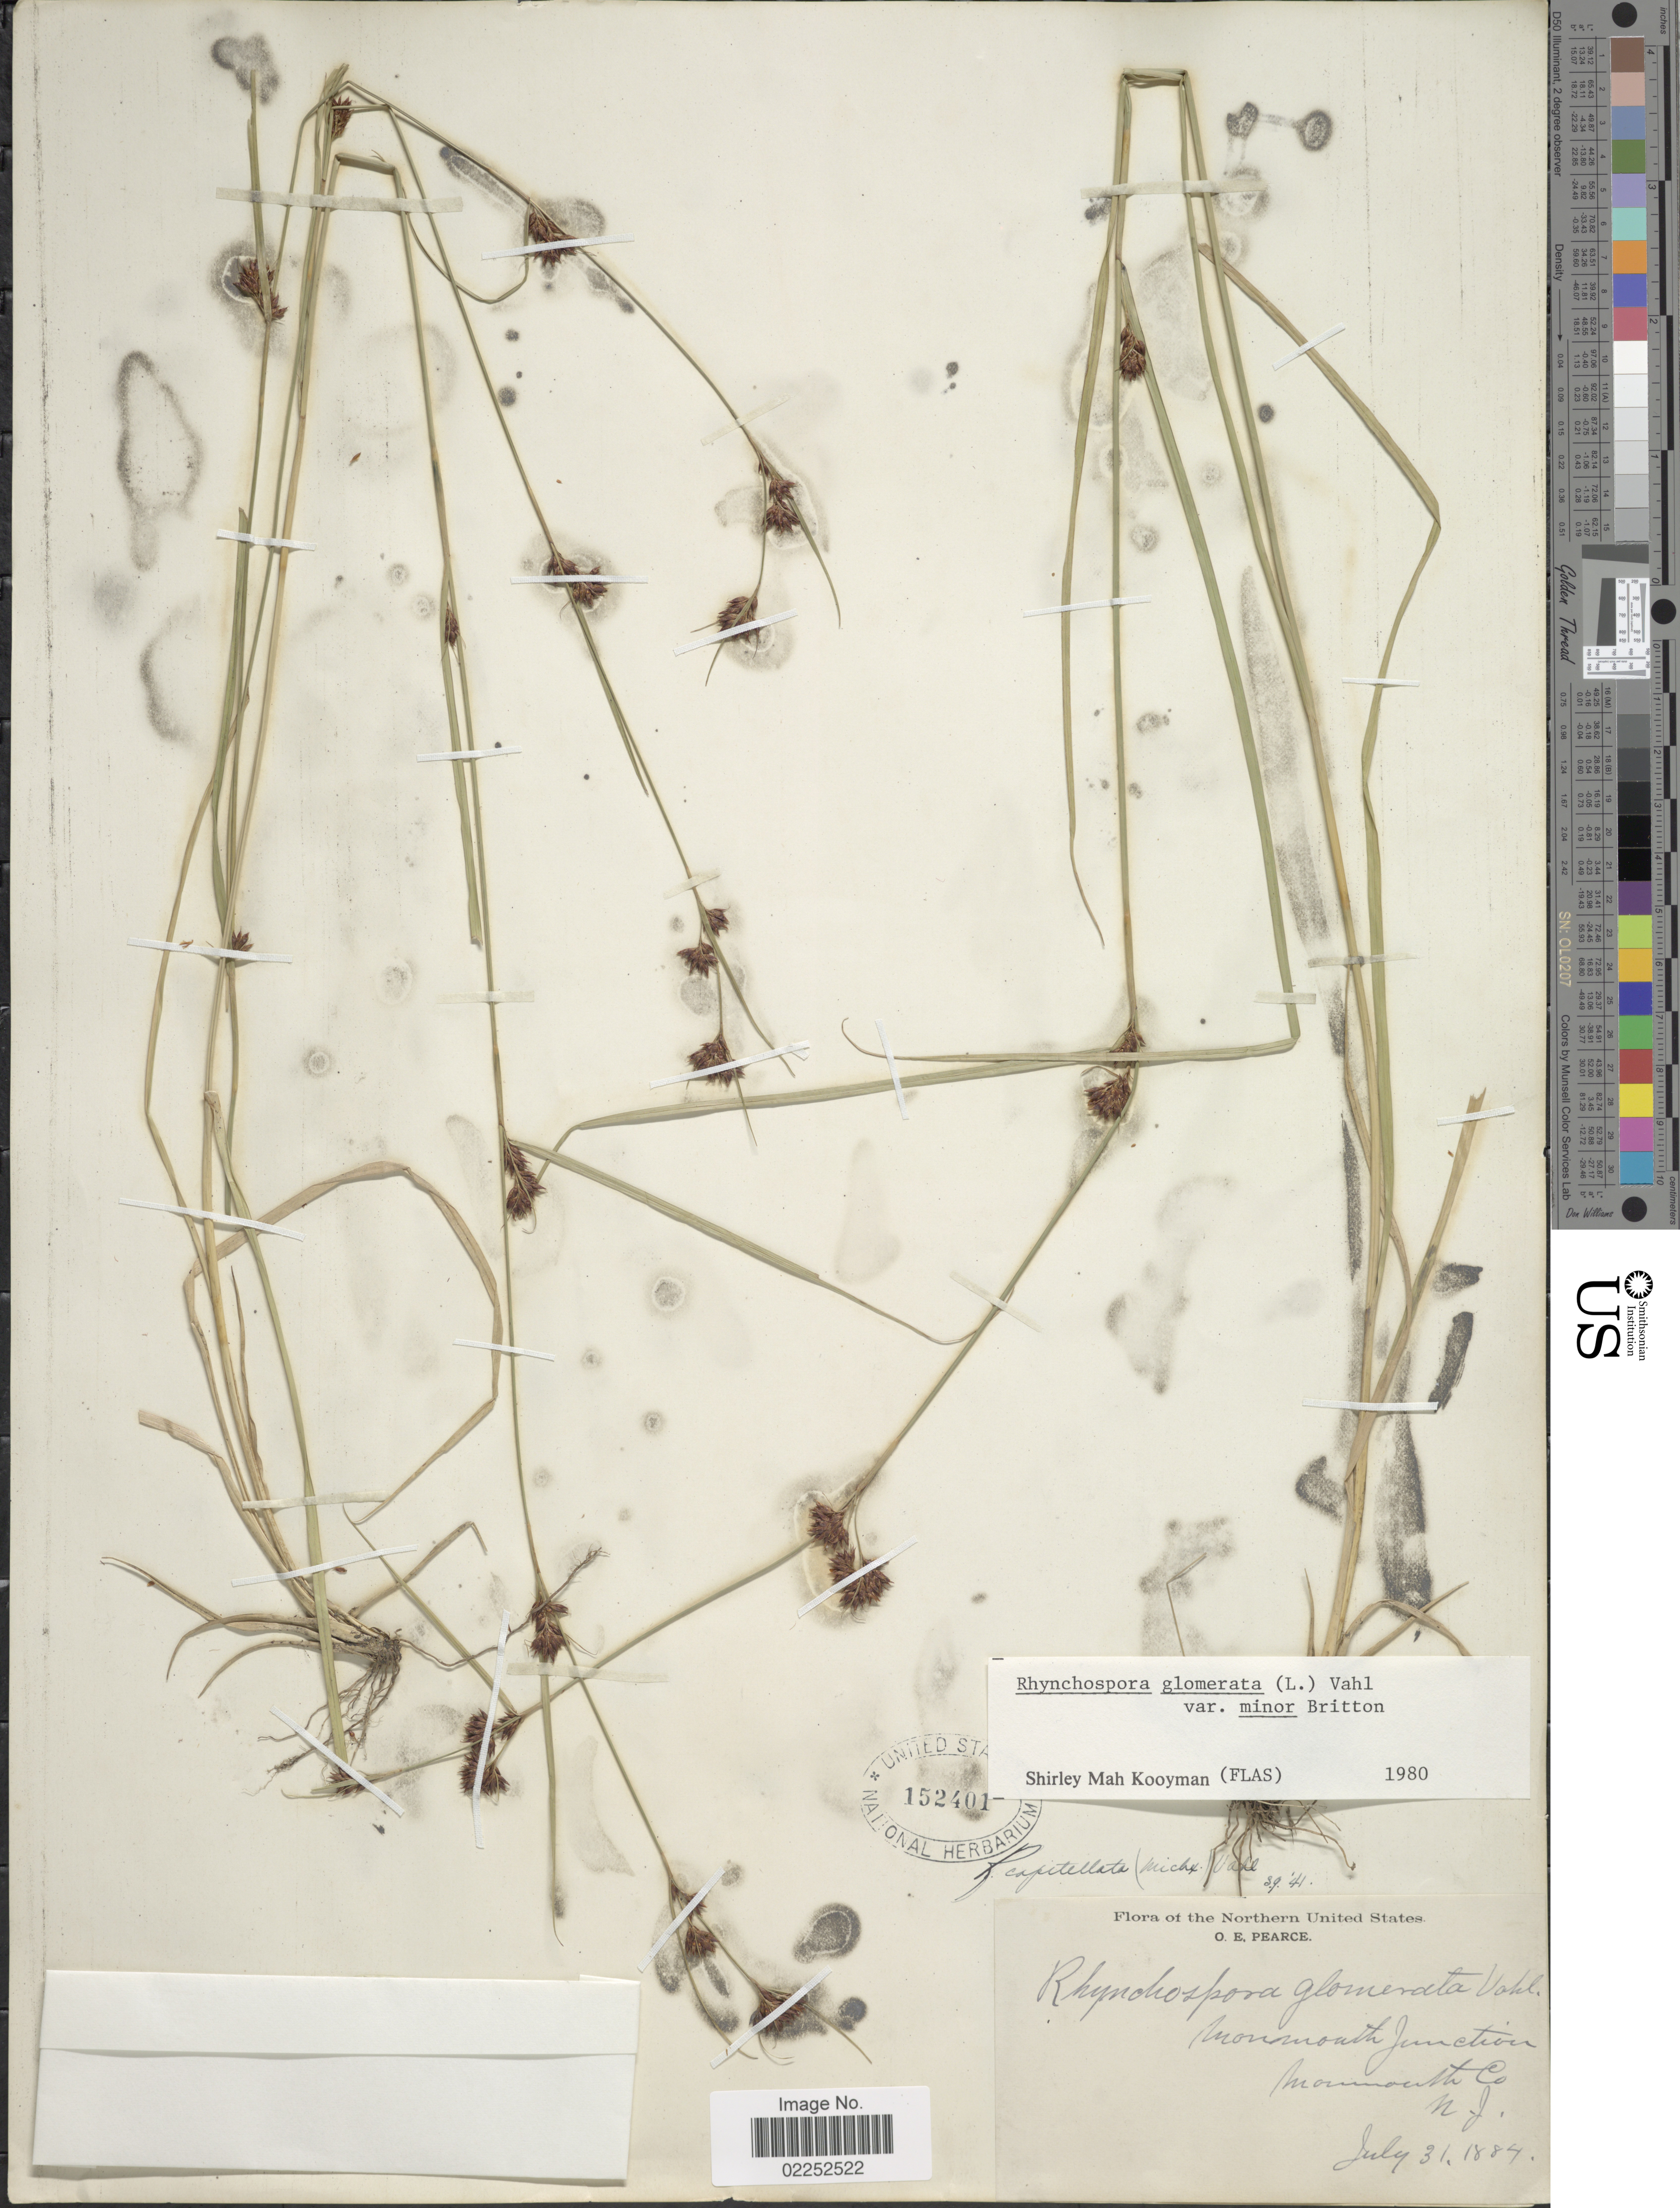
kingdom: Plantae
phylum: Tracheophyta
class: Liliopsida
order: Poales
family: Cyperaceae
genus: Rhynchospora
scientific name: Rhynchospora capitellata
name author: (Michx.) Vahl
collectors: O. E. Pearce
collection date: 1884-07-31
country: United States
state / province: New Jersey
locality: Mammouth Junction, Mammouth Co.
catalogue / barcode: US 152401